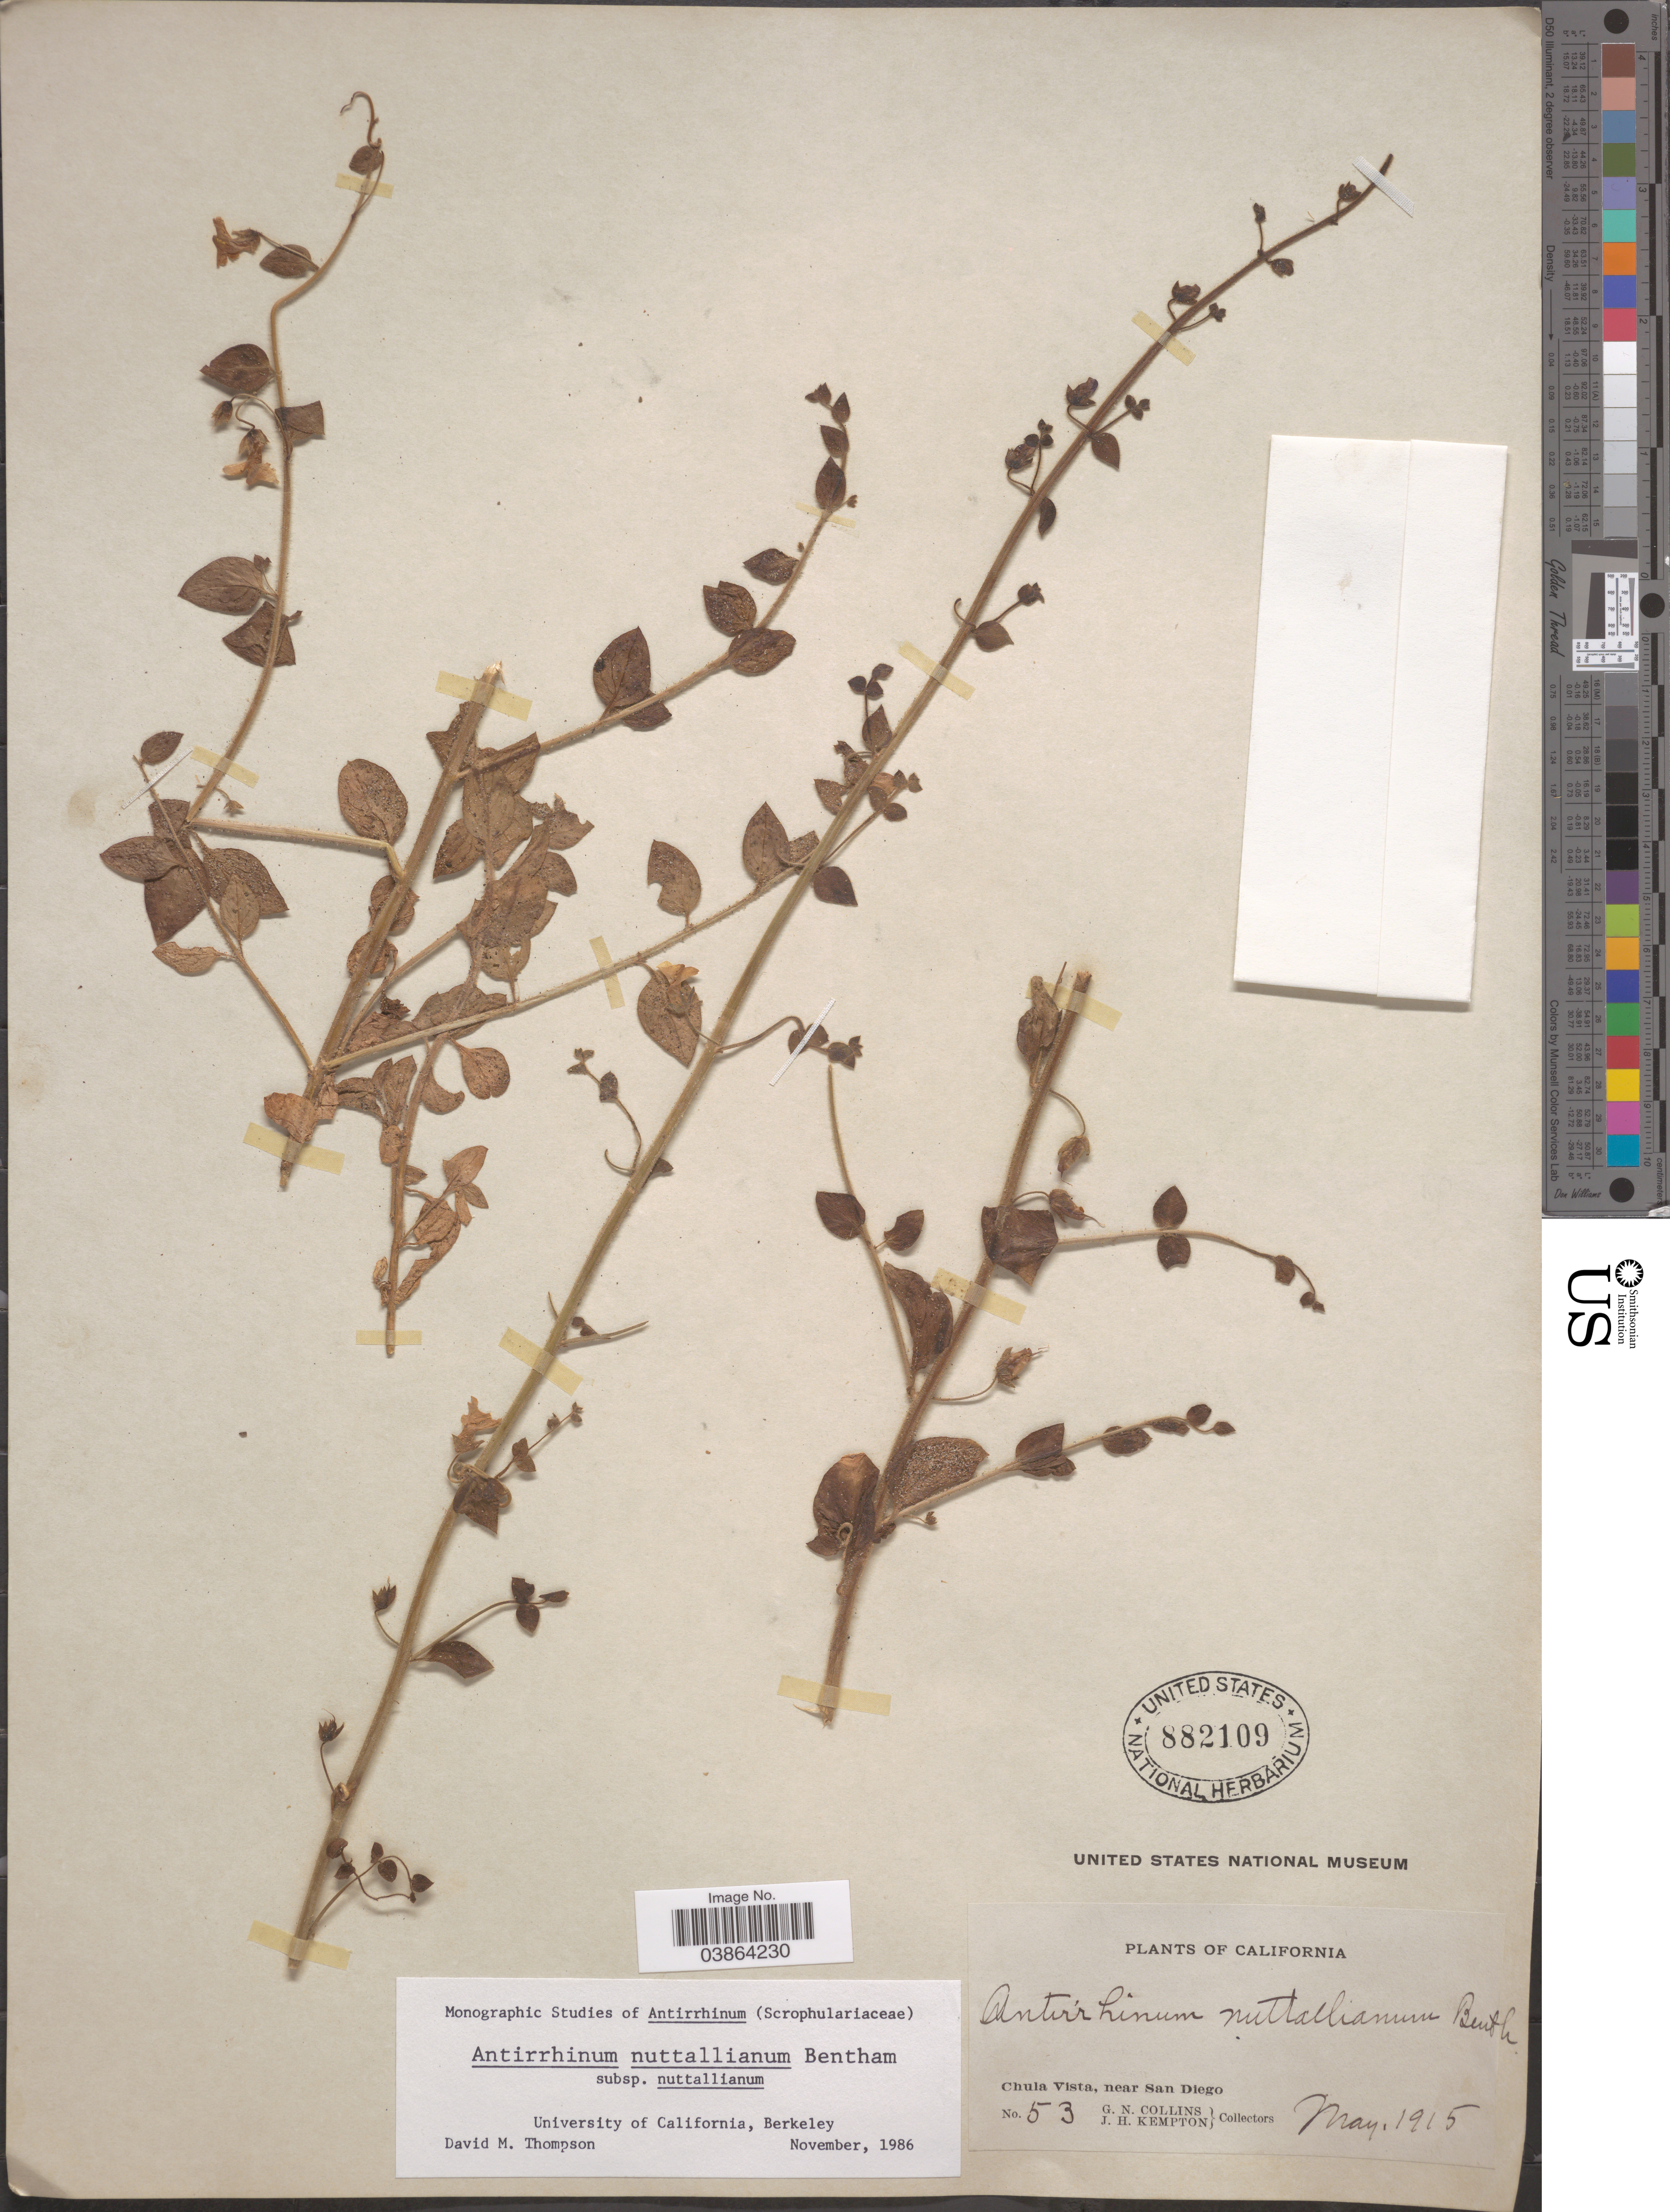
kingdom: Plantae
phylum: Tracheophyta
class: Magnoliopsida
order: Lamiales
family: Plantaginaceae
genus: Sairocarpus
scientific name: Sairocarpus nuttallianus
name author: (Benth.) D.A. Sutton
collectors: G. Collins & J. H. Kempton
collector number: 53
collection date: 1915-05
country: United States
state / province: California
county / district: San Diego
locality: Chula Vista, near San Diego.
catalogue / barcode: US 882109